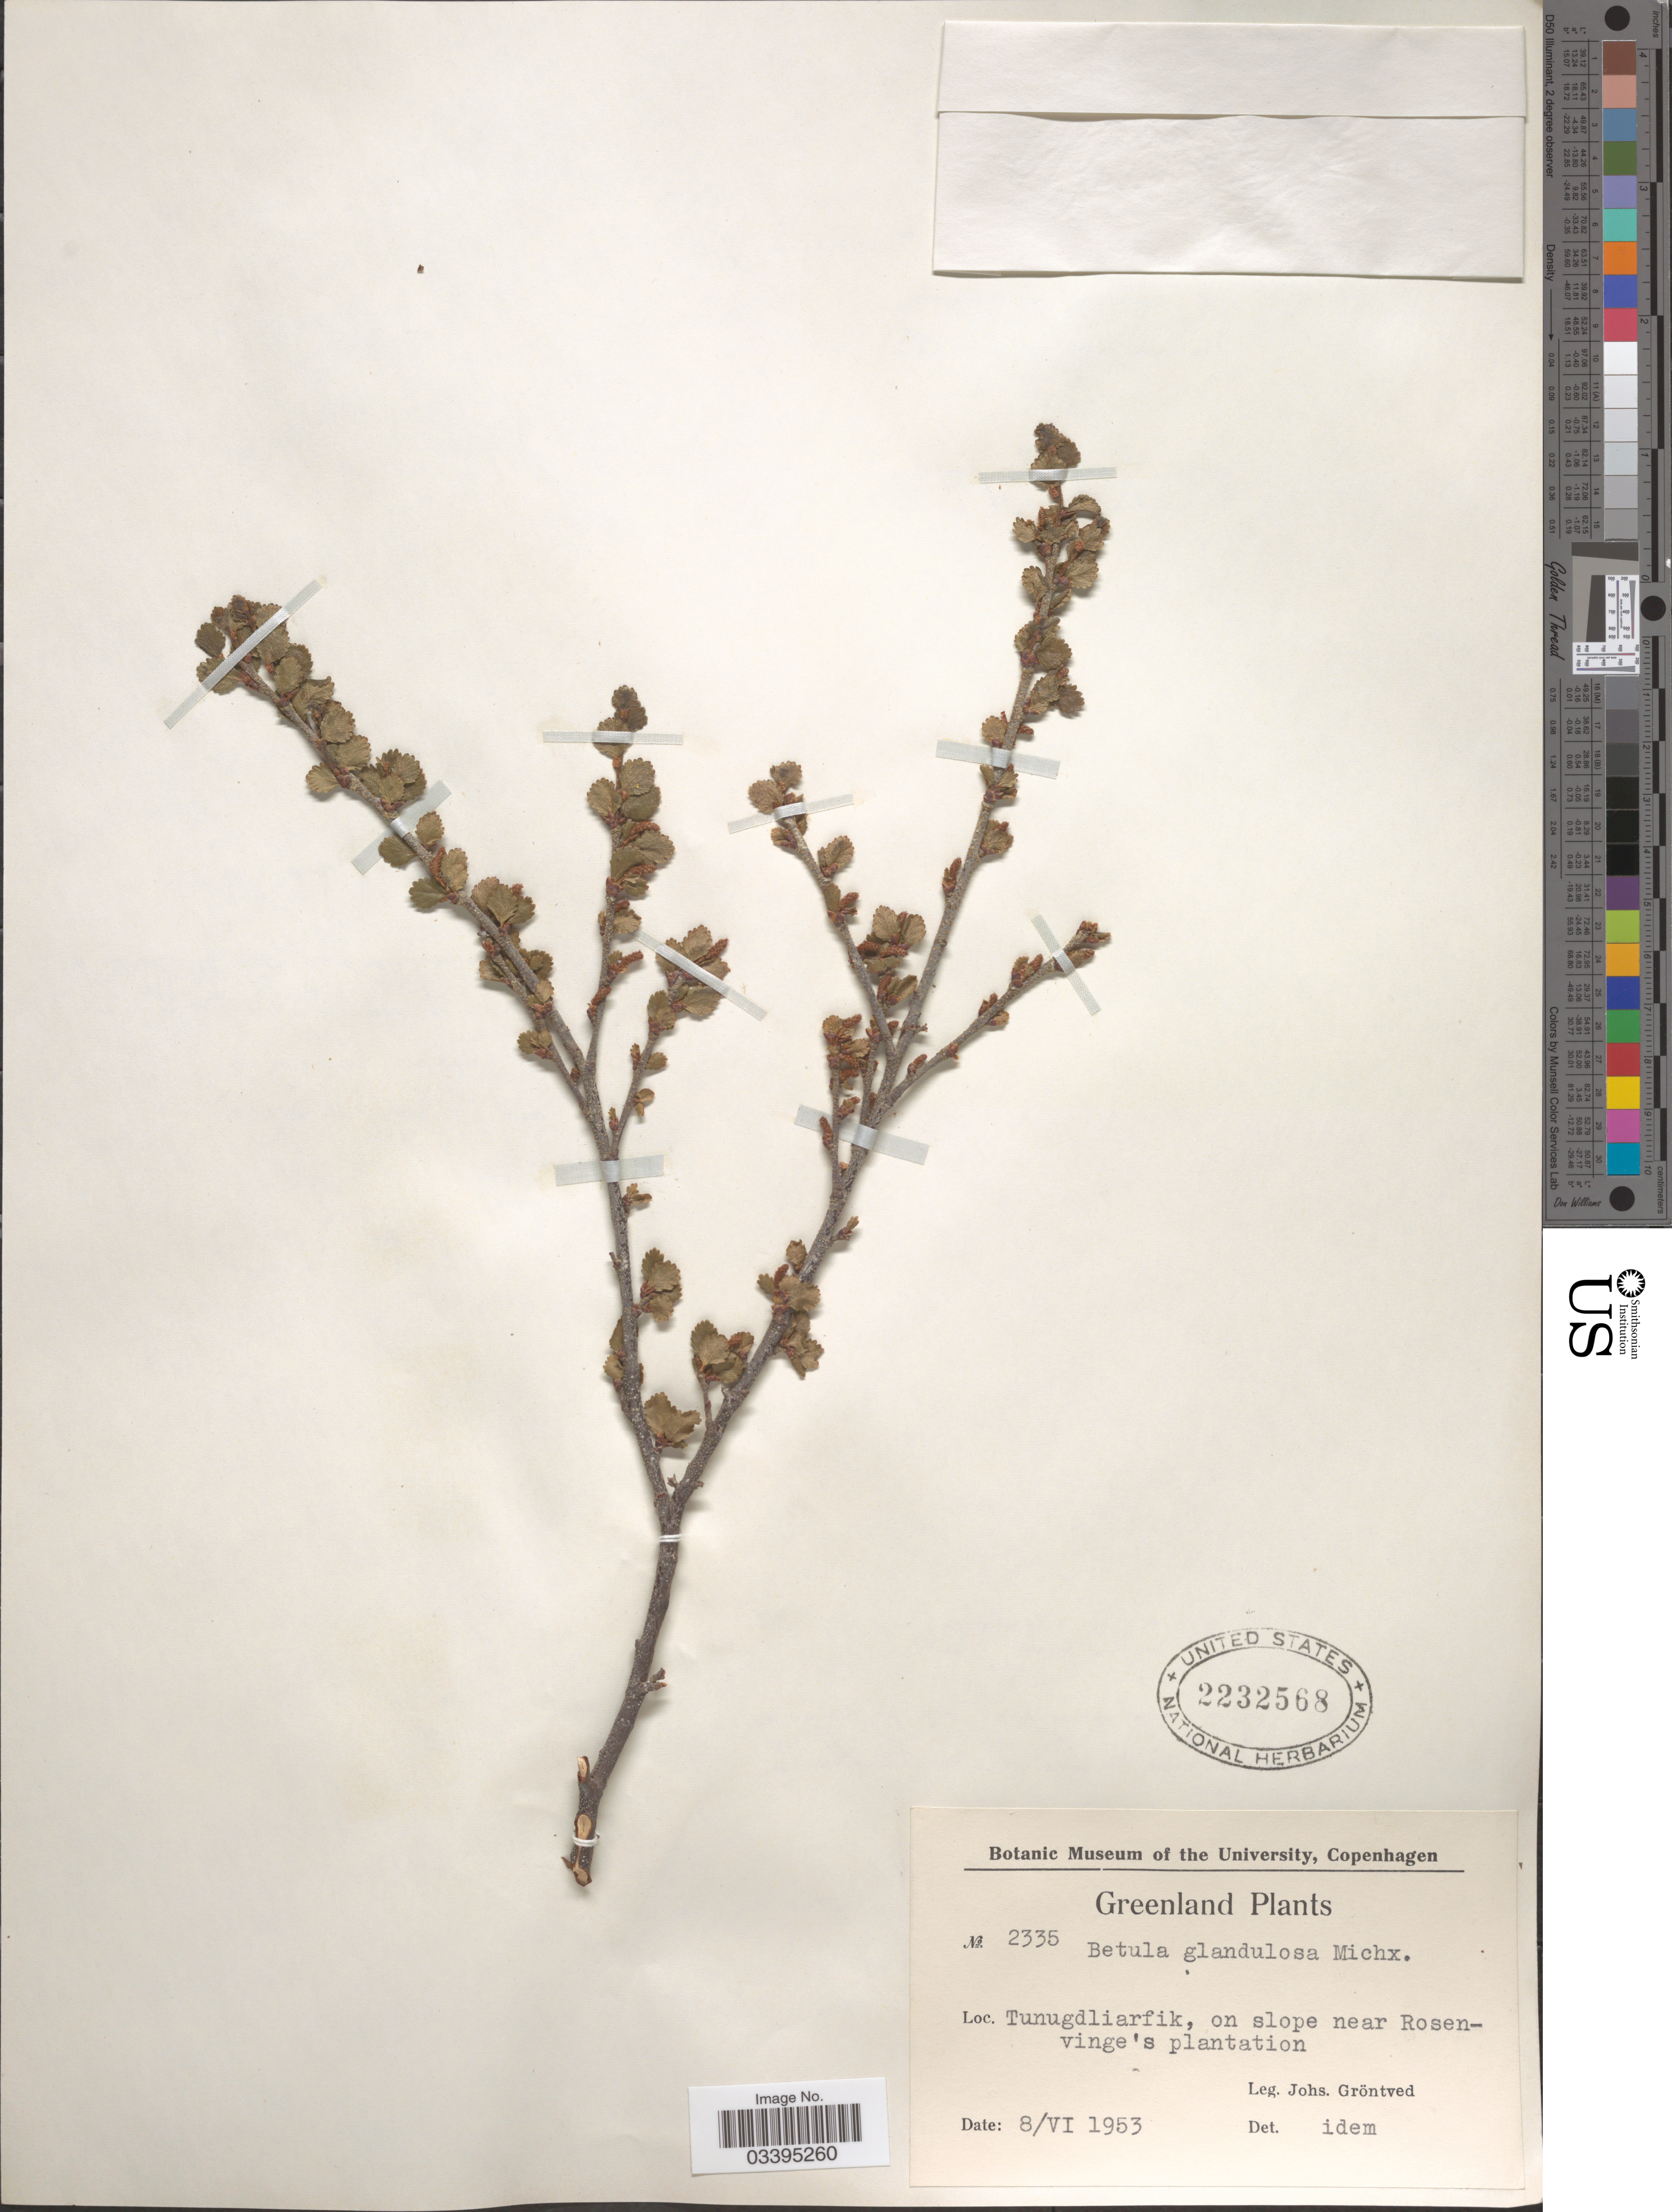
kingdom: Plantae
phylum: Tracheophyta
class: Magnoliopsida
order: Fagales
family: Betulaceae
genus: Betula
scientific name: Betula glandulosa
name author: Michx.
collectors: J. Gröntved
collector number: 2335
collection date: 1953-06-08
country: Greenland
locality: Tunugdliarfik, on slope near Rosenvinge's plantation.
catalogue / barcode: US 2232568